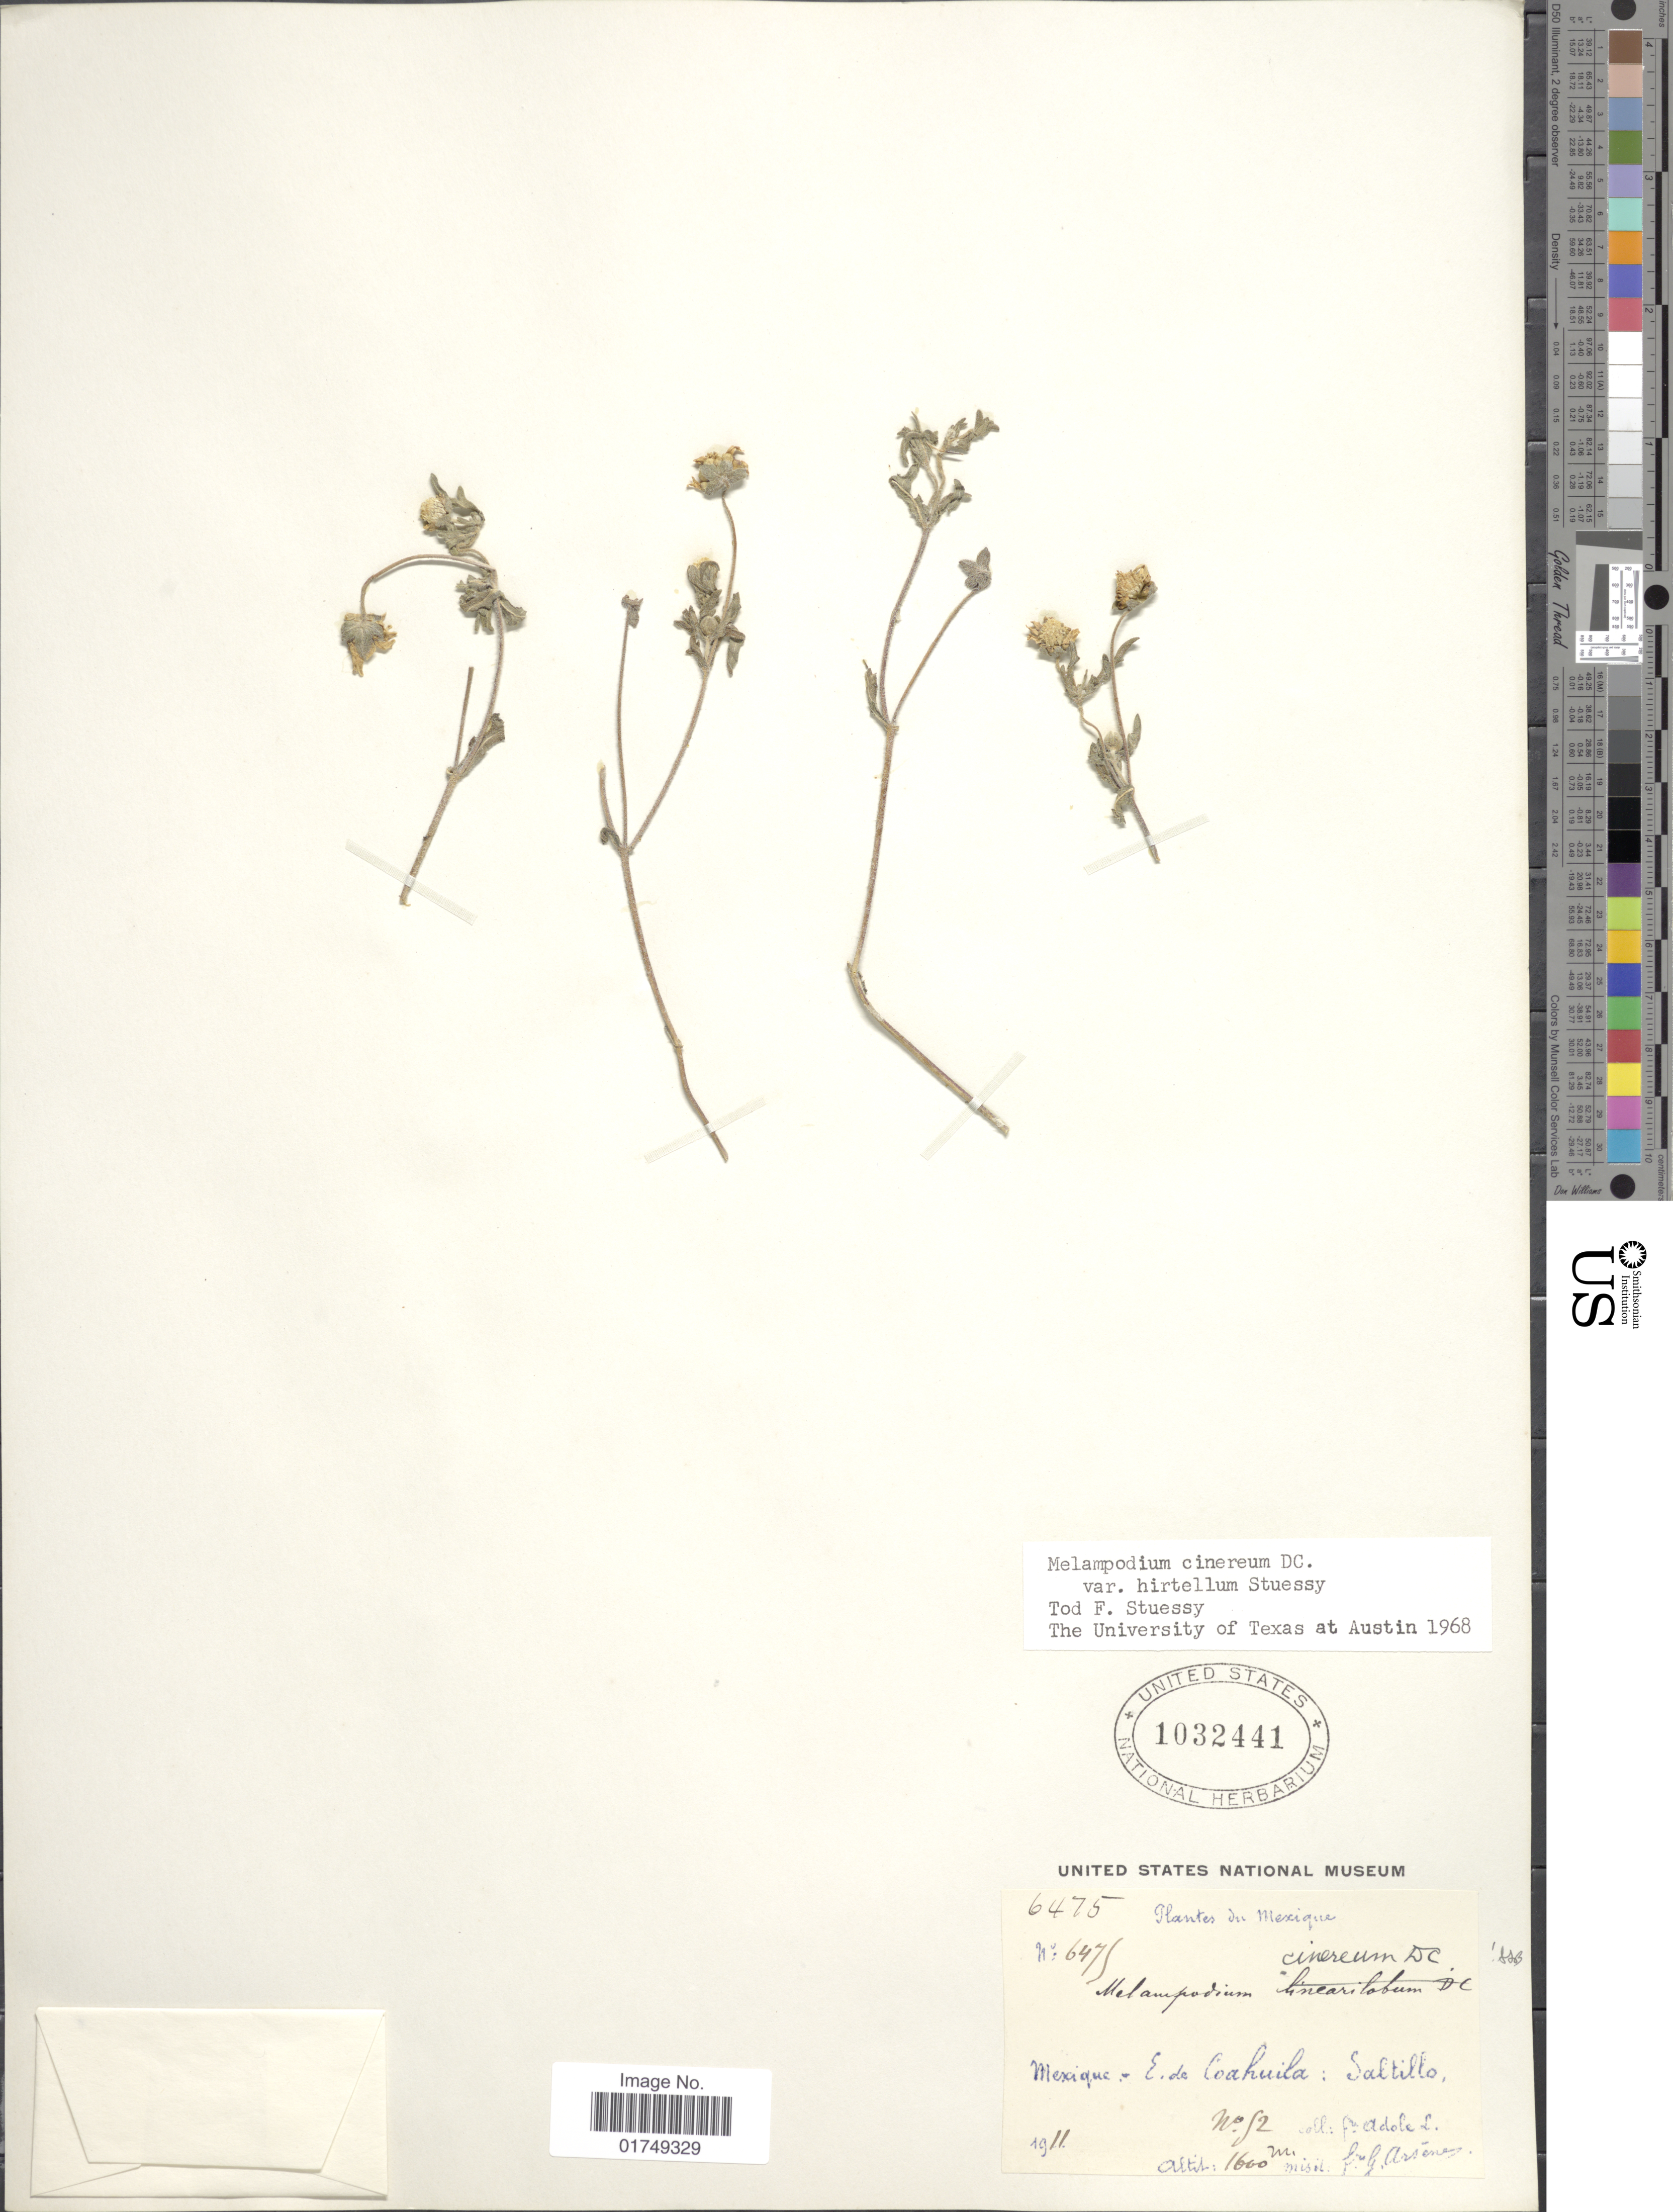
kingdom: Plantae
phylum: Tracheophyta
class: Magnoliopsida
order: Asterales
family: Asteraceae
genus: Melampodium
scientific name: Melampodium cinereum var. hirtellum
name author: Stuessy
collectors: Bro. Adole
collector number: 92*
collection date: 1911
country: Mexico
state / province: Coahuila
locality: Saltillo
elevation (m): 1600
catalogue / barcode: US 1032441